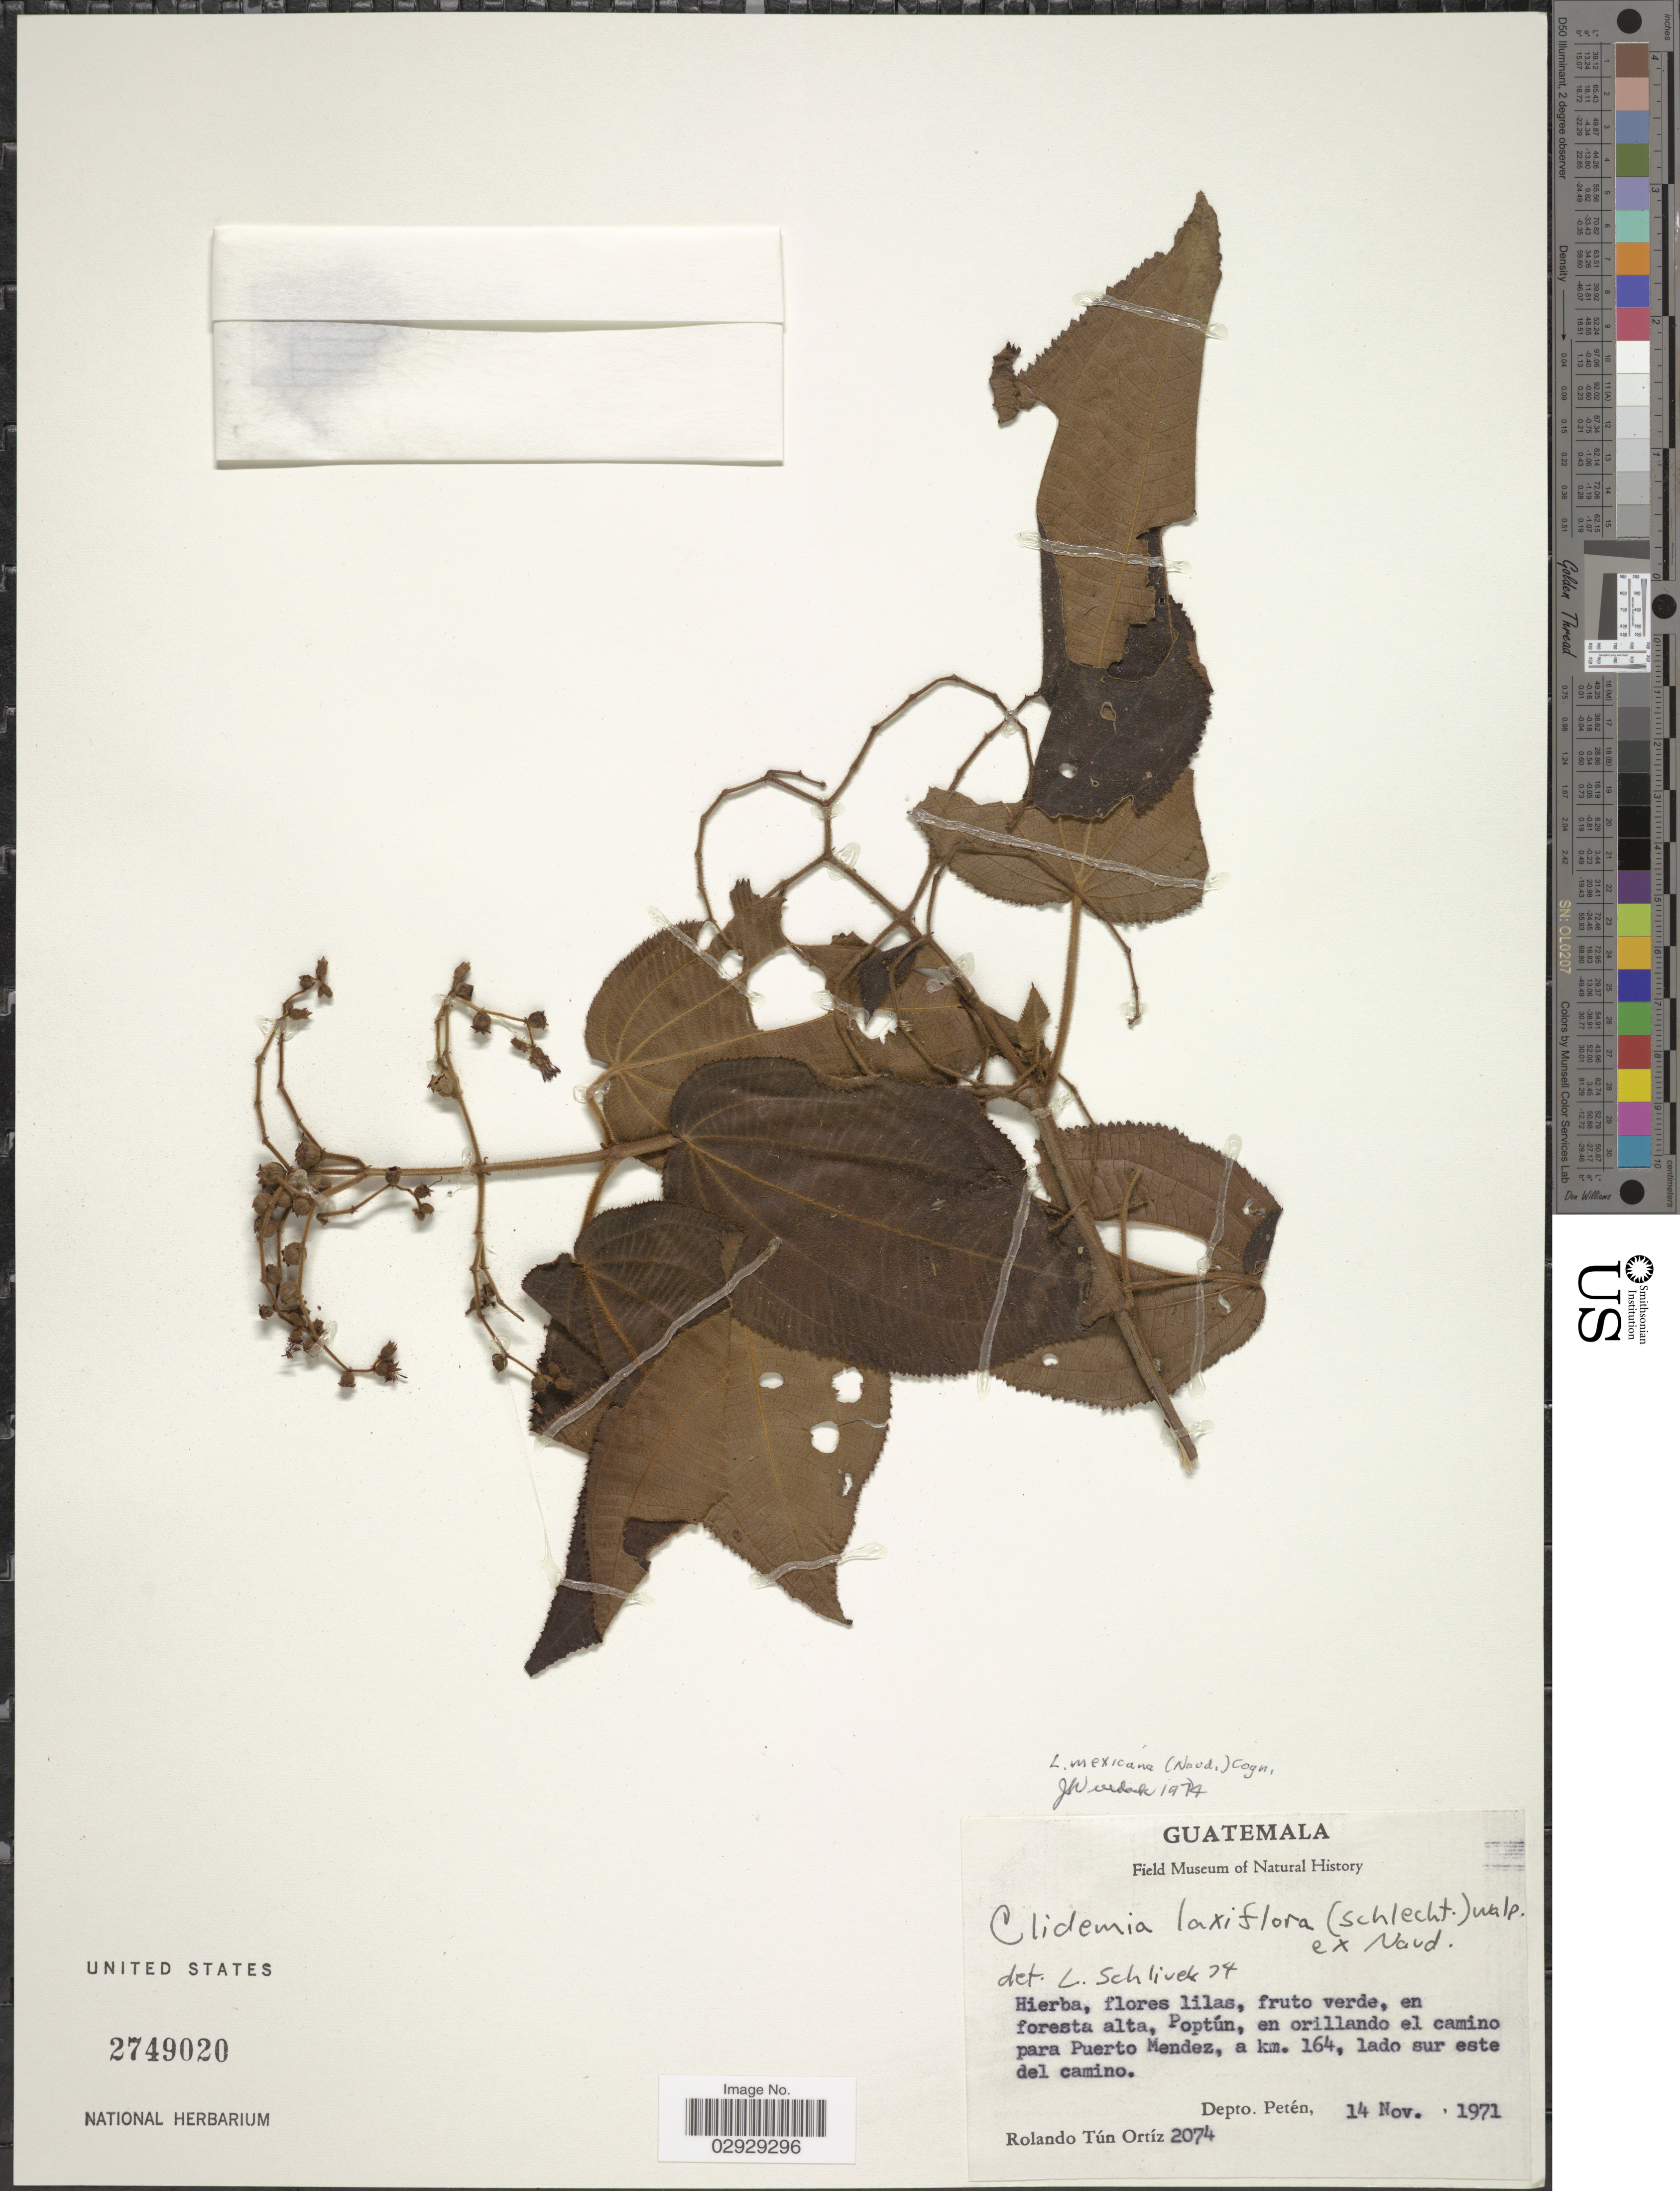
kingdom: Plantae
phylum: Tracheophyta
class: Magnoliopsida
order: Myrtales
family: Melastomataceae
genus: Leandra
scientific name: Leandra mexicana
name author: (Naudin) Cogn.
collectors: R. T. Ortíz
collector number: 2074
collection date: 1971-11-14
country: Guatemala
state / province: El Petén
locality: Poptún, en orillando el camino para Puerto Mendez, a km. 164, lado sur este del camino. Depto. Petén.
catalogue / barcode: US 2749020